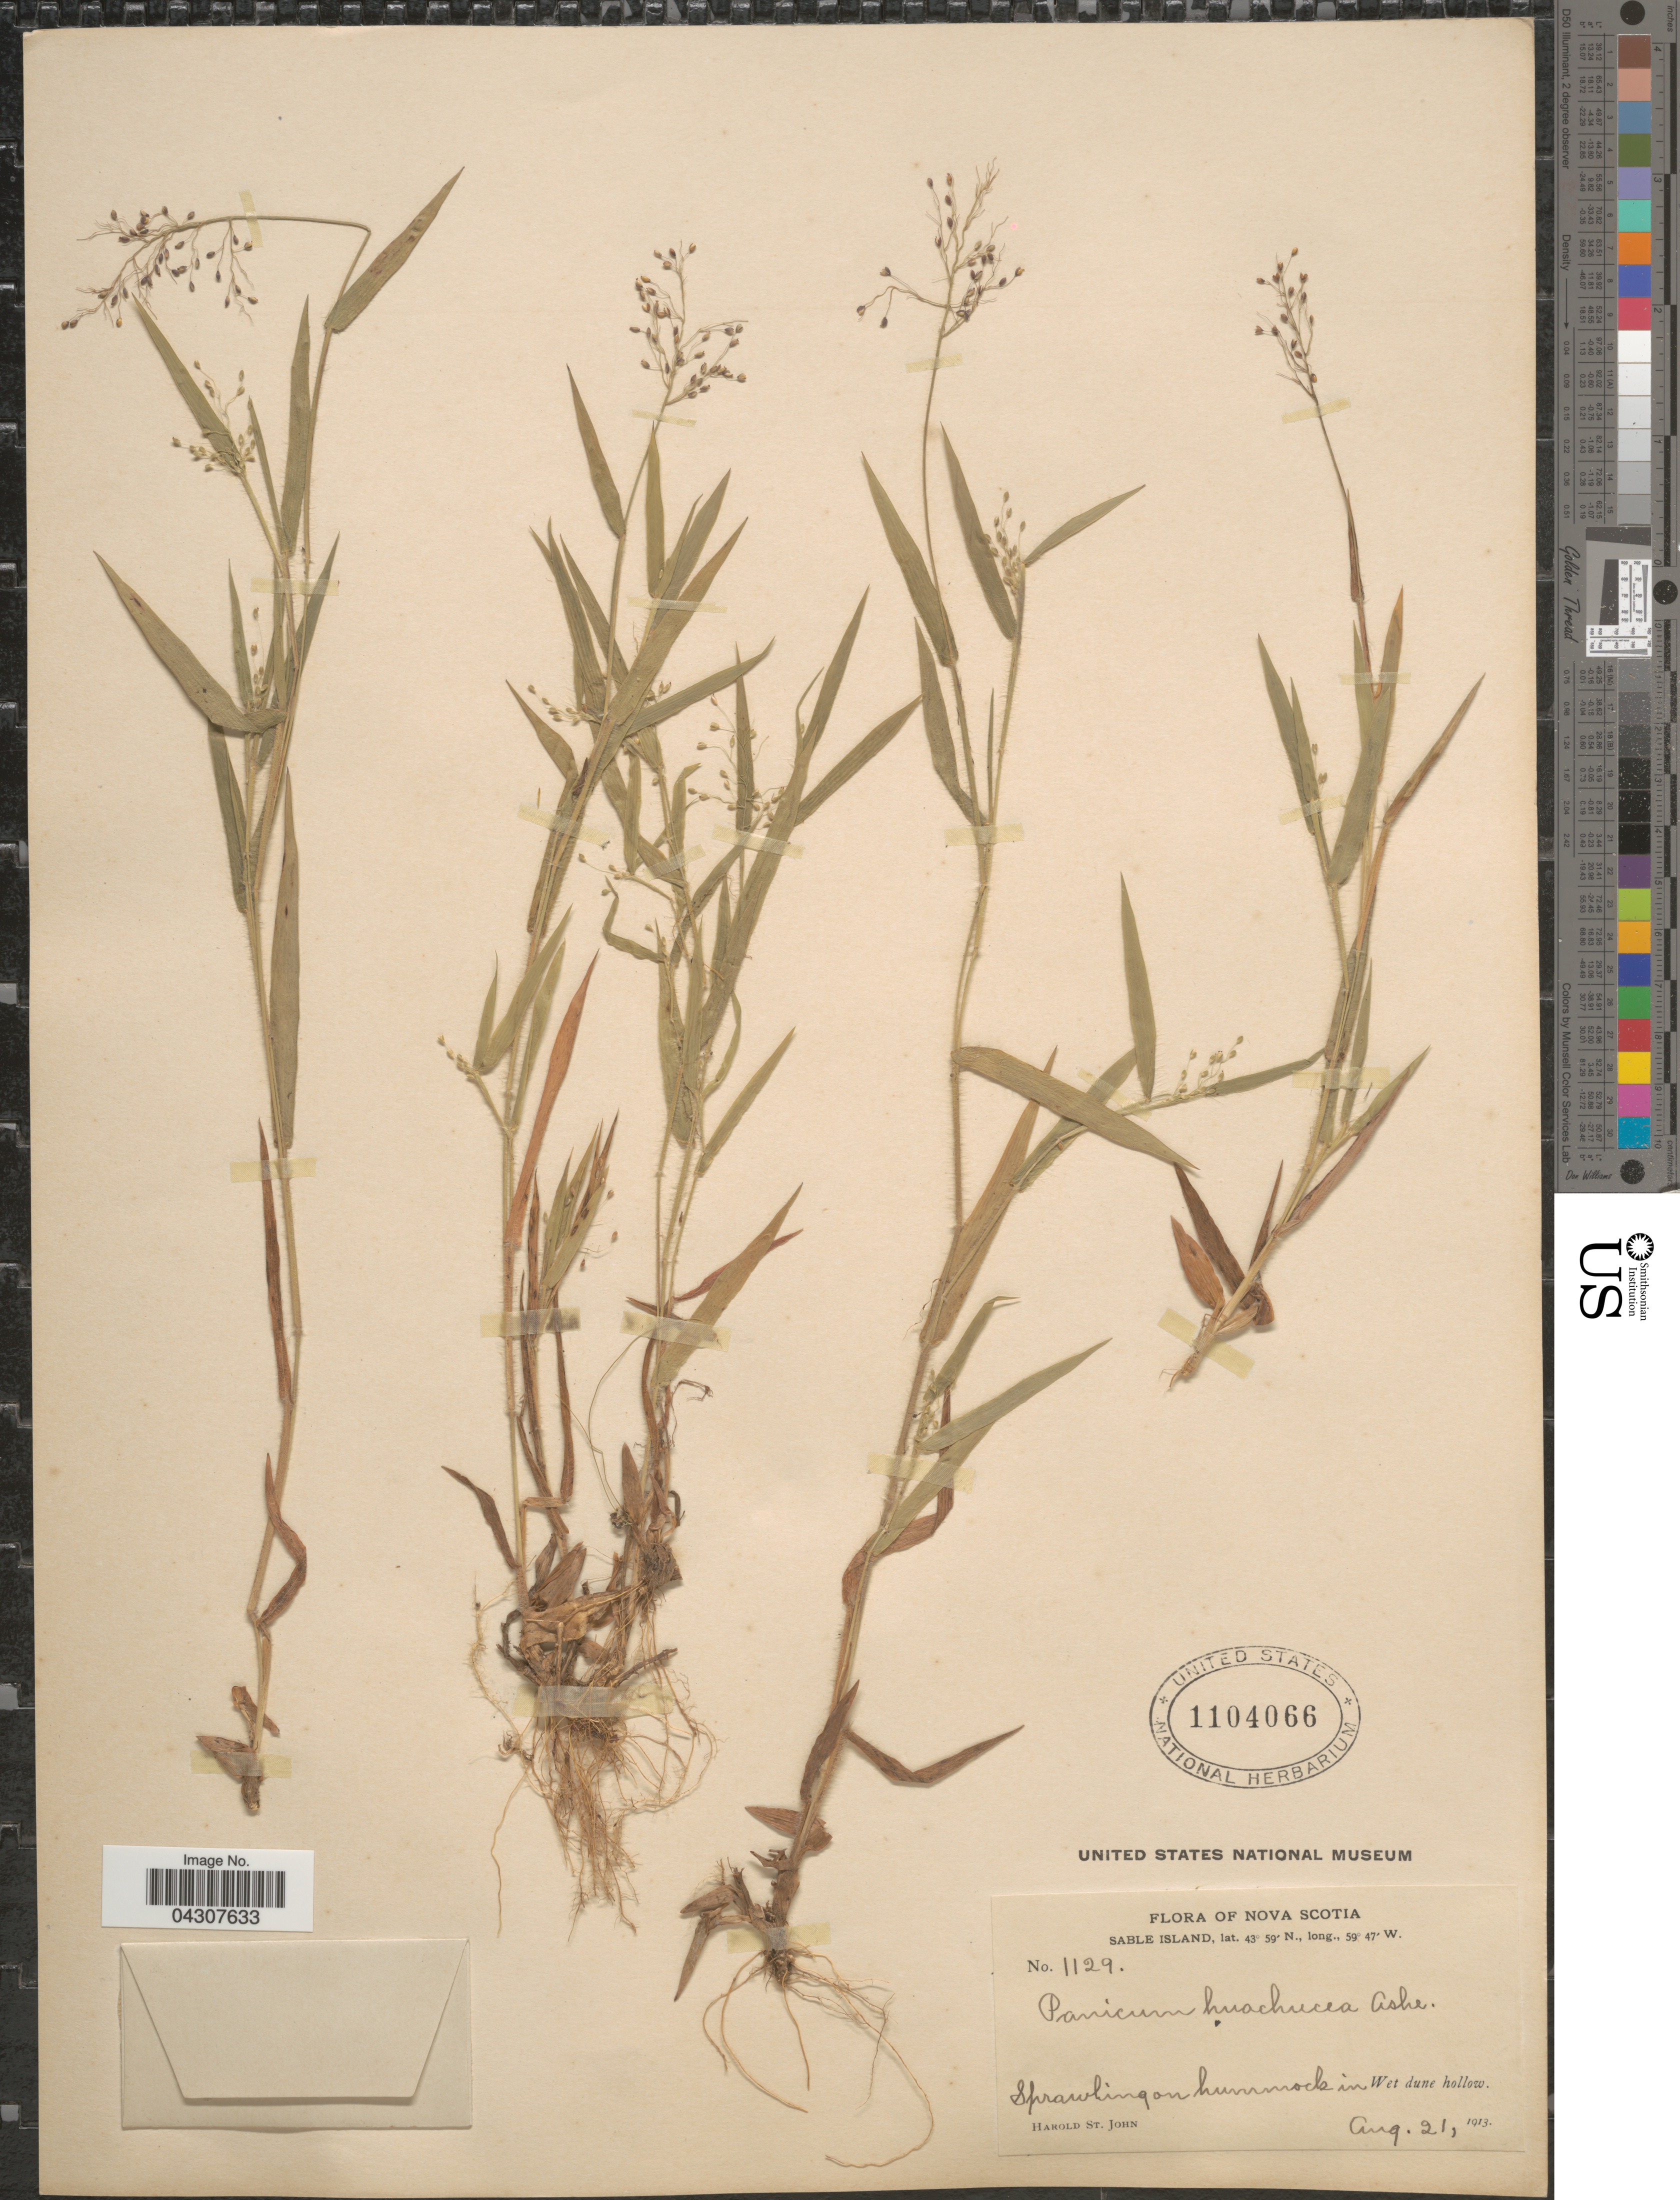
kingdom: Plantae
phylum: Tracheophyta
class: Liliopsida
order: Poales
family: Poaceae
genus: Dichanthelium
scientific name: Dichanthelium acuminatum var. acuminatum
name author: (Sw.) Gould & C.A. Clark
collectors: H. St. John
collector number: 1129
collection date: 1913-08-21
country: Canada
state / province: Nova Scotia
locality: Sable Island. Sprawling on hummock in wet dune hollow.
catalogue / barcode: US 1104066